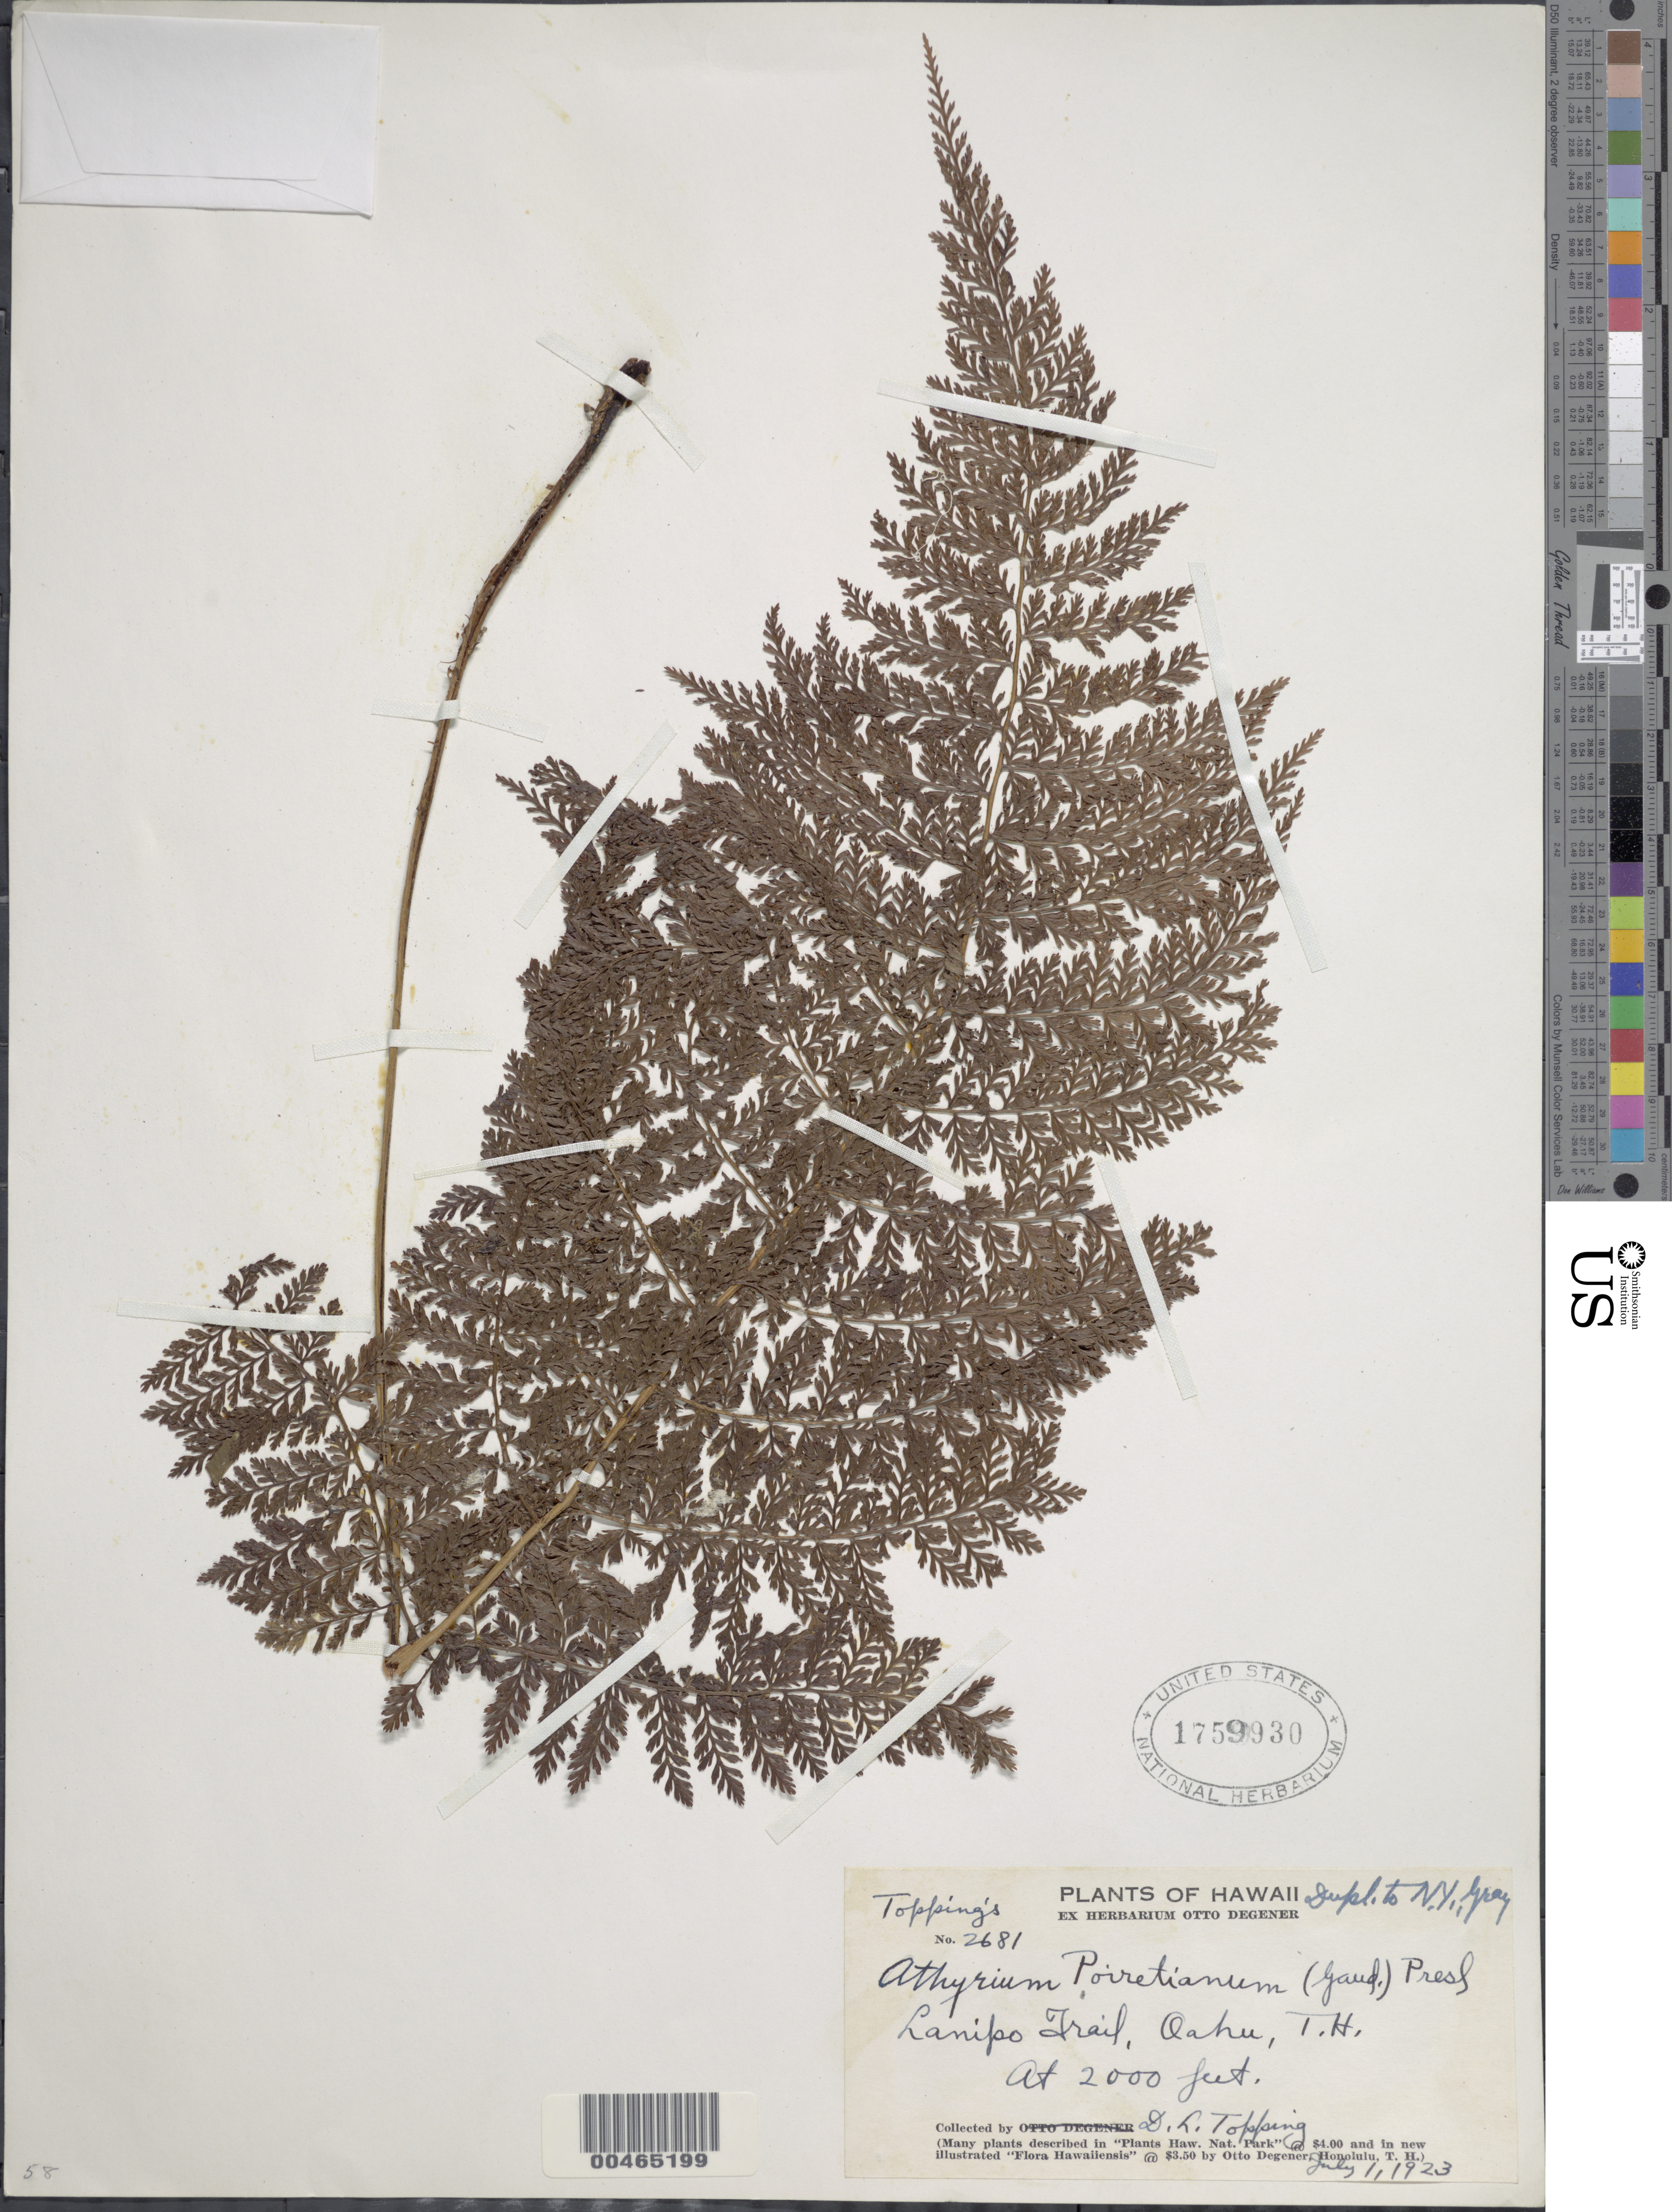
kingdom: Plantae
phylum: Tracheophyta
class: Polypodiopsida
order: Polypodiales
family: Athyriaceae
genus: Athyrium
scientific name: Athyrium microphyllum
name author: (Sm.) Alston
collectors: D. L. Topping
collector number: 2681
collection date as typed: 1 Jul 1923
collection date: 1923-07-01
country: United States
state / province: Hawaii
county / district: Honolulu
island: Oahu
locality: Lanipo Trail, Oahu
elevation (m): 610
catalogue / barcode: US 1759930